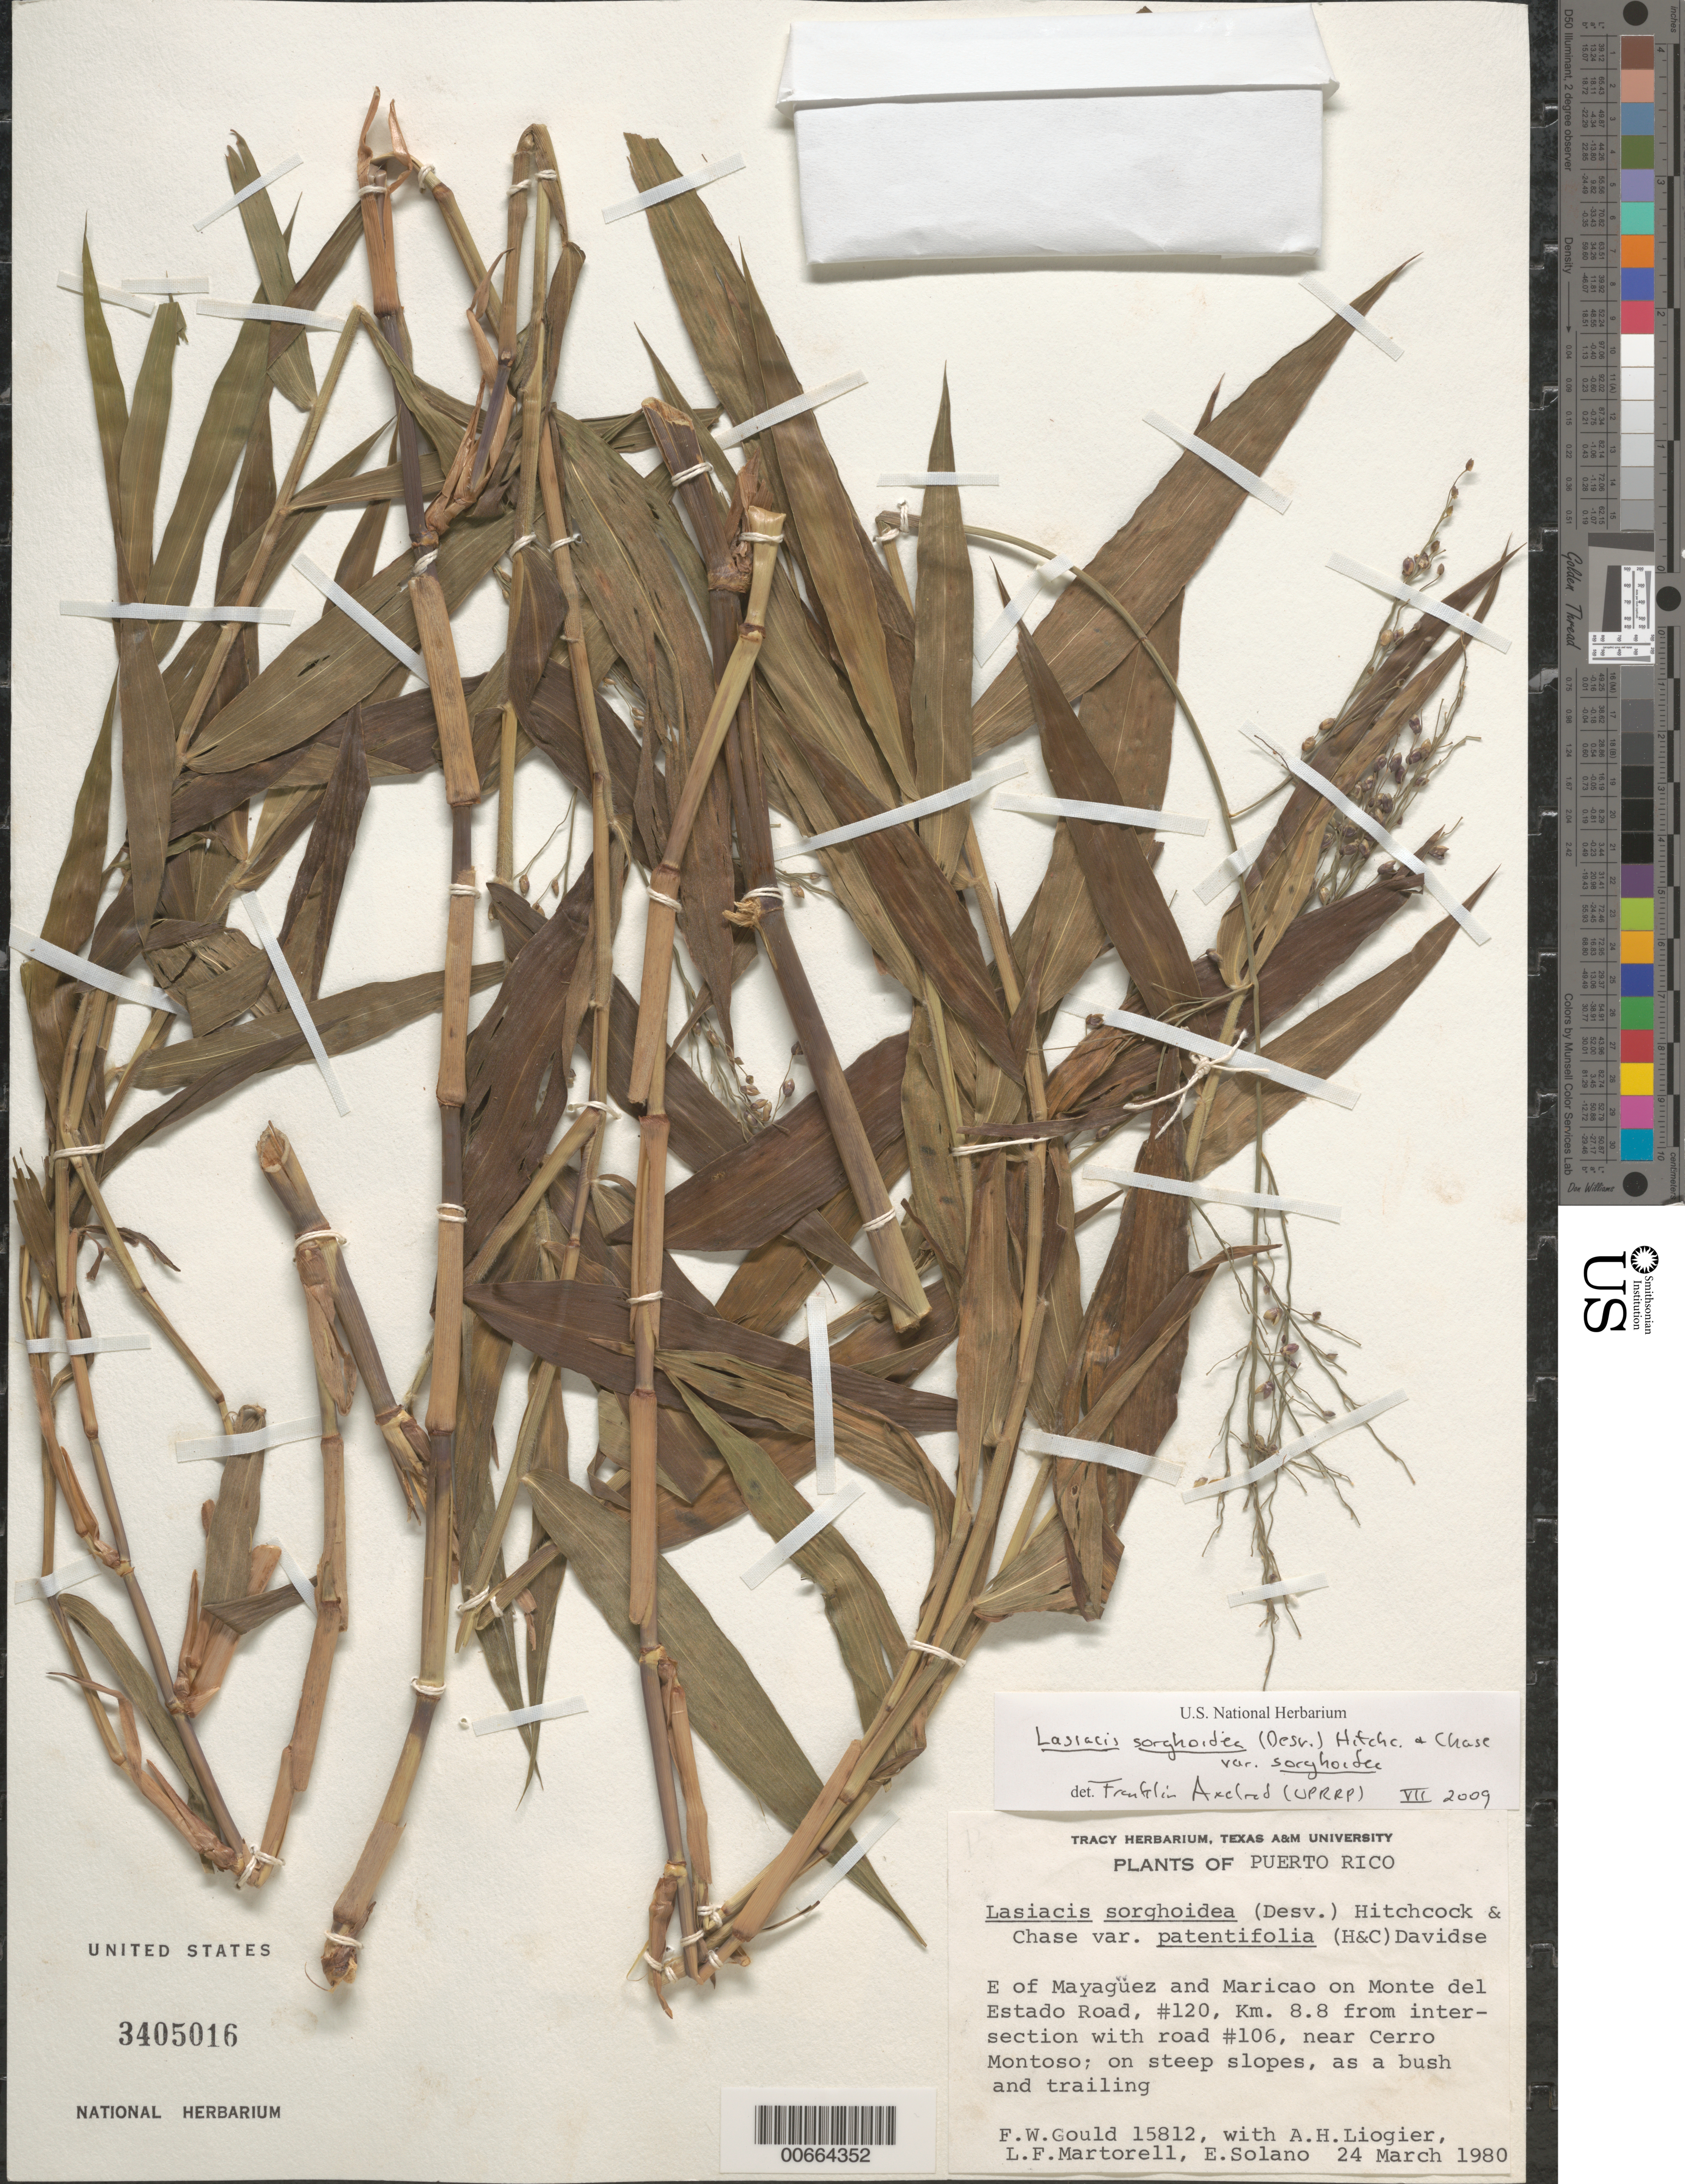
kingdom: Plantae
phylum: Tracheophyta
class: Liliopsida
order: Poales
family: Poaceae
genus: Lasiacis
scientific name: Lasiacis sorghoidea var. sorghoidea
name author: (Desv. ex Ham.) Hitchc. & Chase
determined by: Axelrod, F. S.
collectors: F. W. Gould, R. O. Woodbury, L. Martorell & E. Solano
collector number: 15812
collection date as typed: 24 Mar 1980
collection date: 1980-03-24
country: Puerto Rico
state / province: Mayagüez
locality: E of Mayaguez and Maricao on Monte de Estado Road, #120, km 8.8 from intersection w/road #106, near Cerro Montoso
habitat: Steep slopes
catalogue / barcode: US 3405016